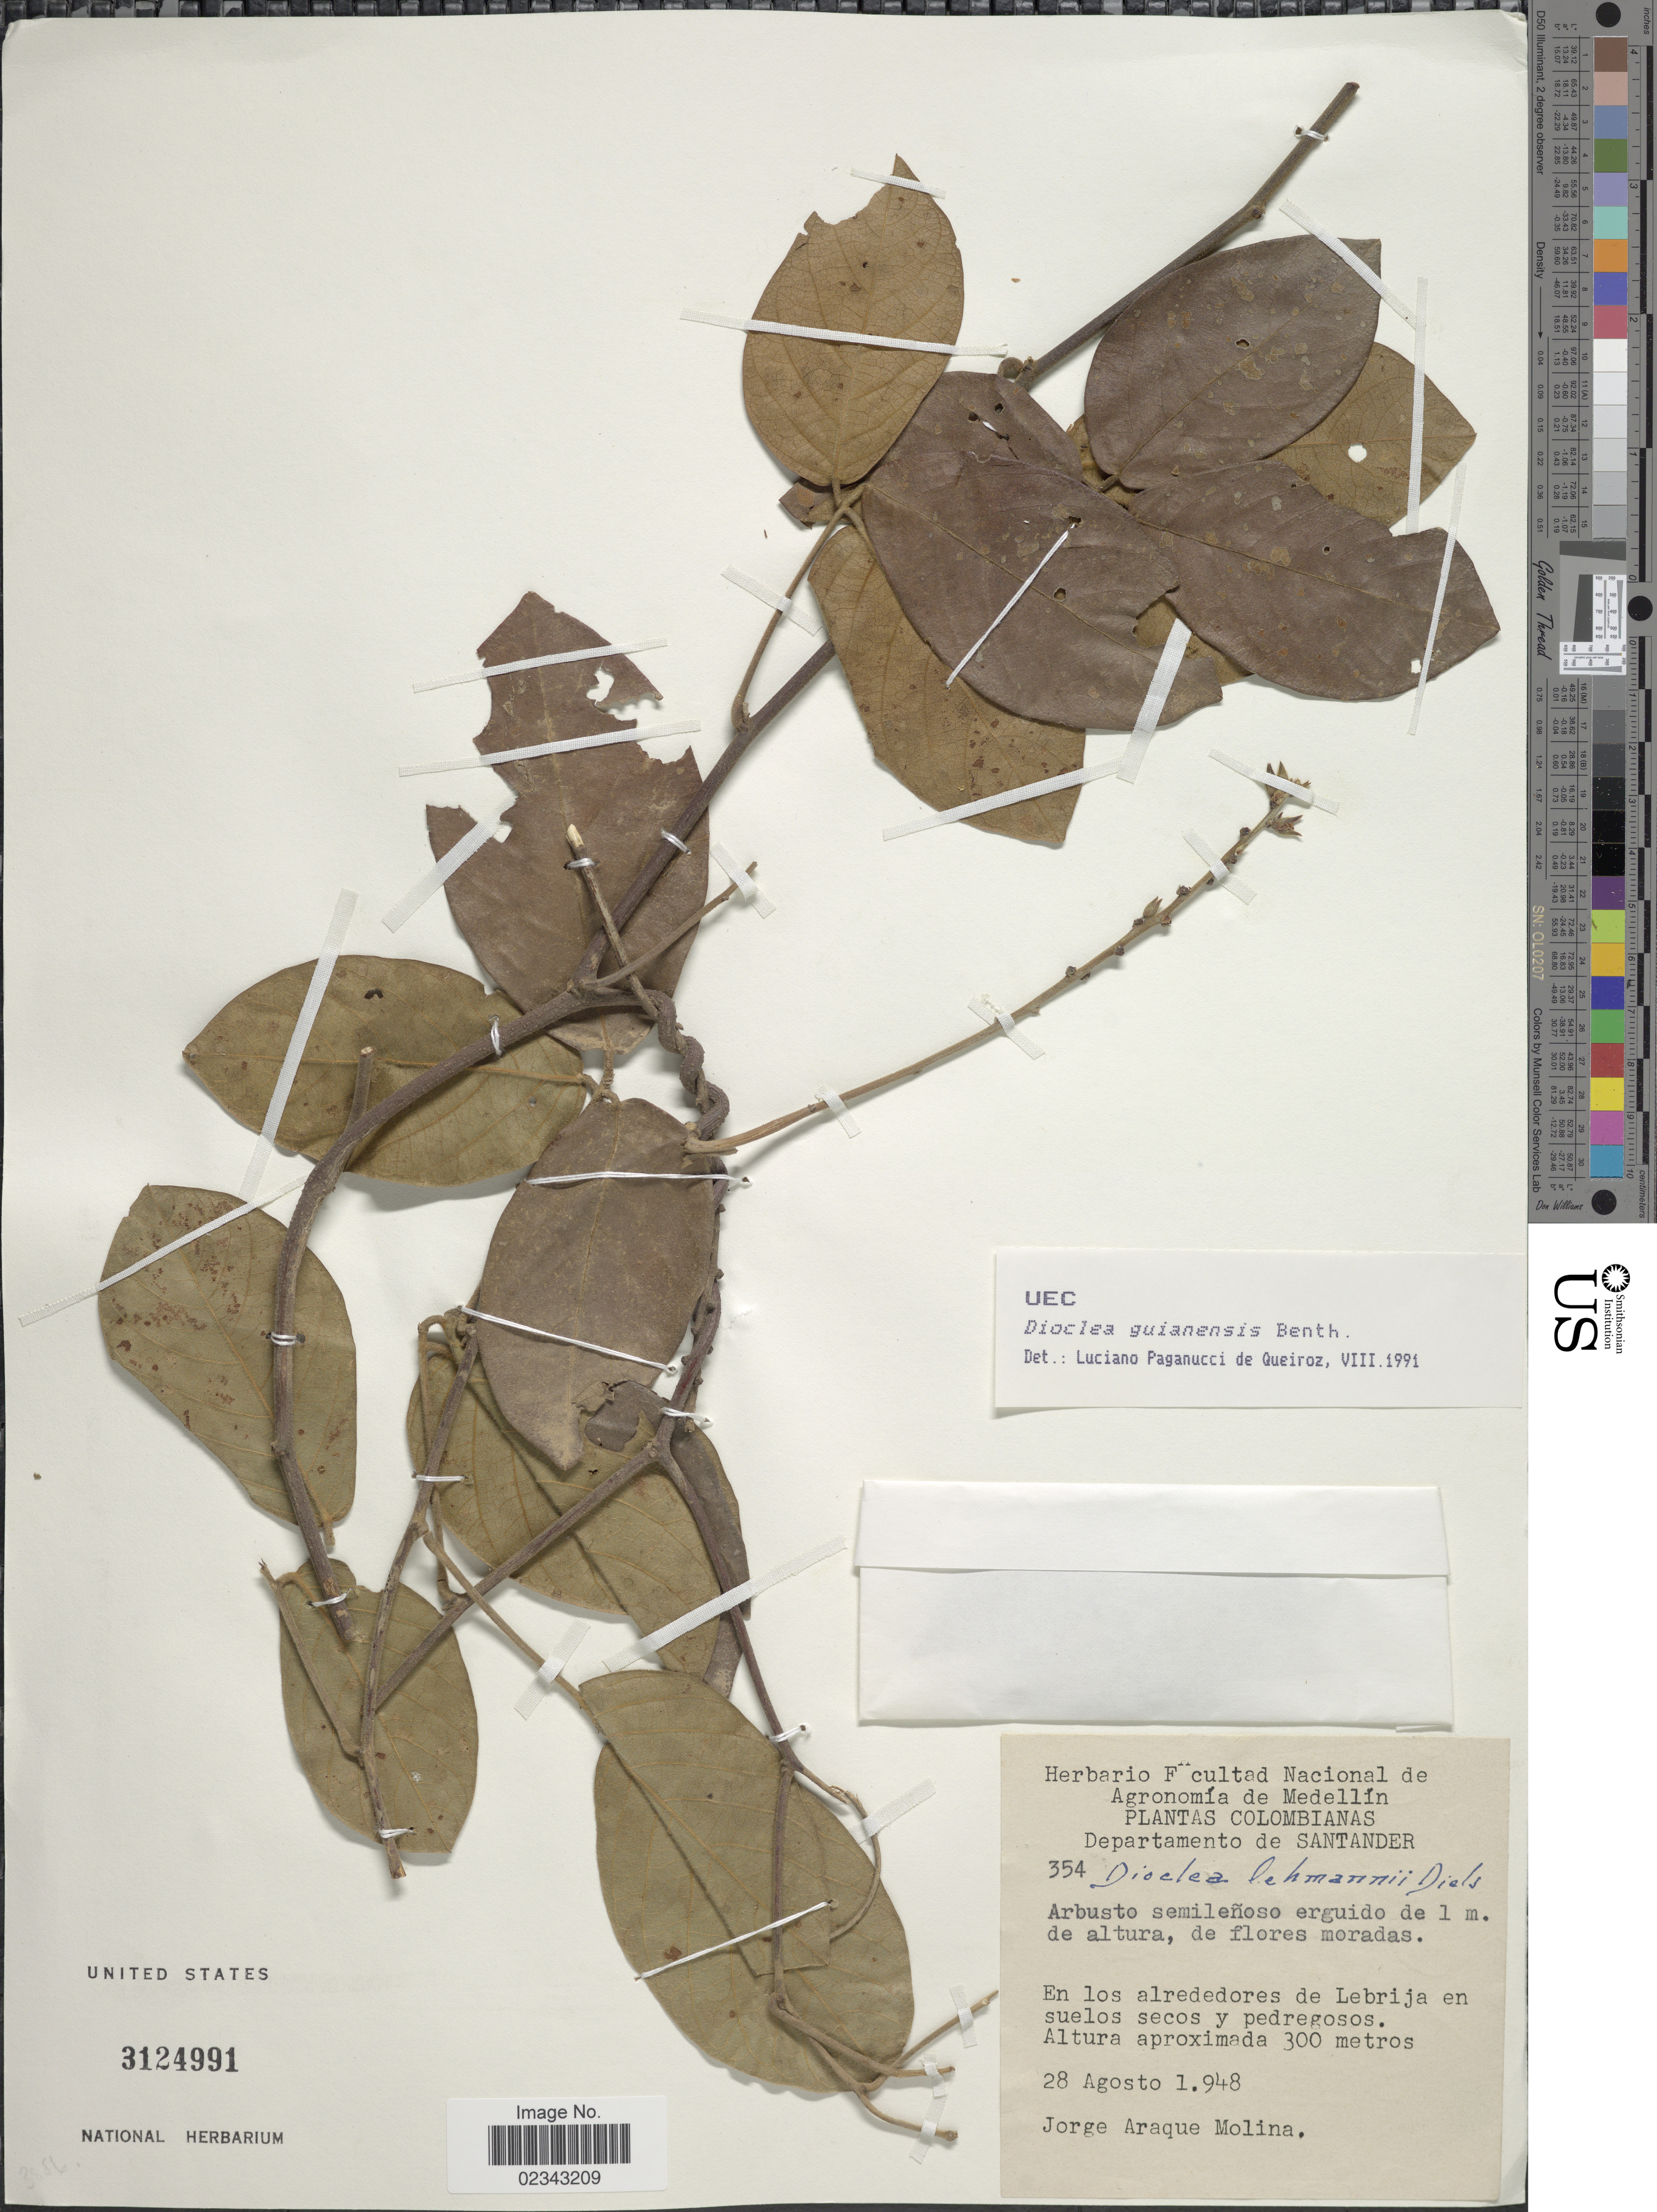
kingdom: Plantae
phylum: Tracheophyta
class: Magnoliopsida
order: Fabales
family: Fabaceae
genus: Dioclea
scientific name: Dioclea guianensis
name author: Benth.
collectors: J. Araque Molina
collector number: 354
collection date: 1948-08-28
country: Colombia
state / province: Santander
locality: Departamento de Santander, En los alredores de Lebrija en suelos secos y pedregosos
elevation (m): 300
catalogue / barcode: US 3124991